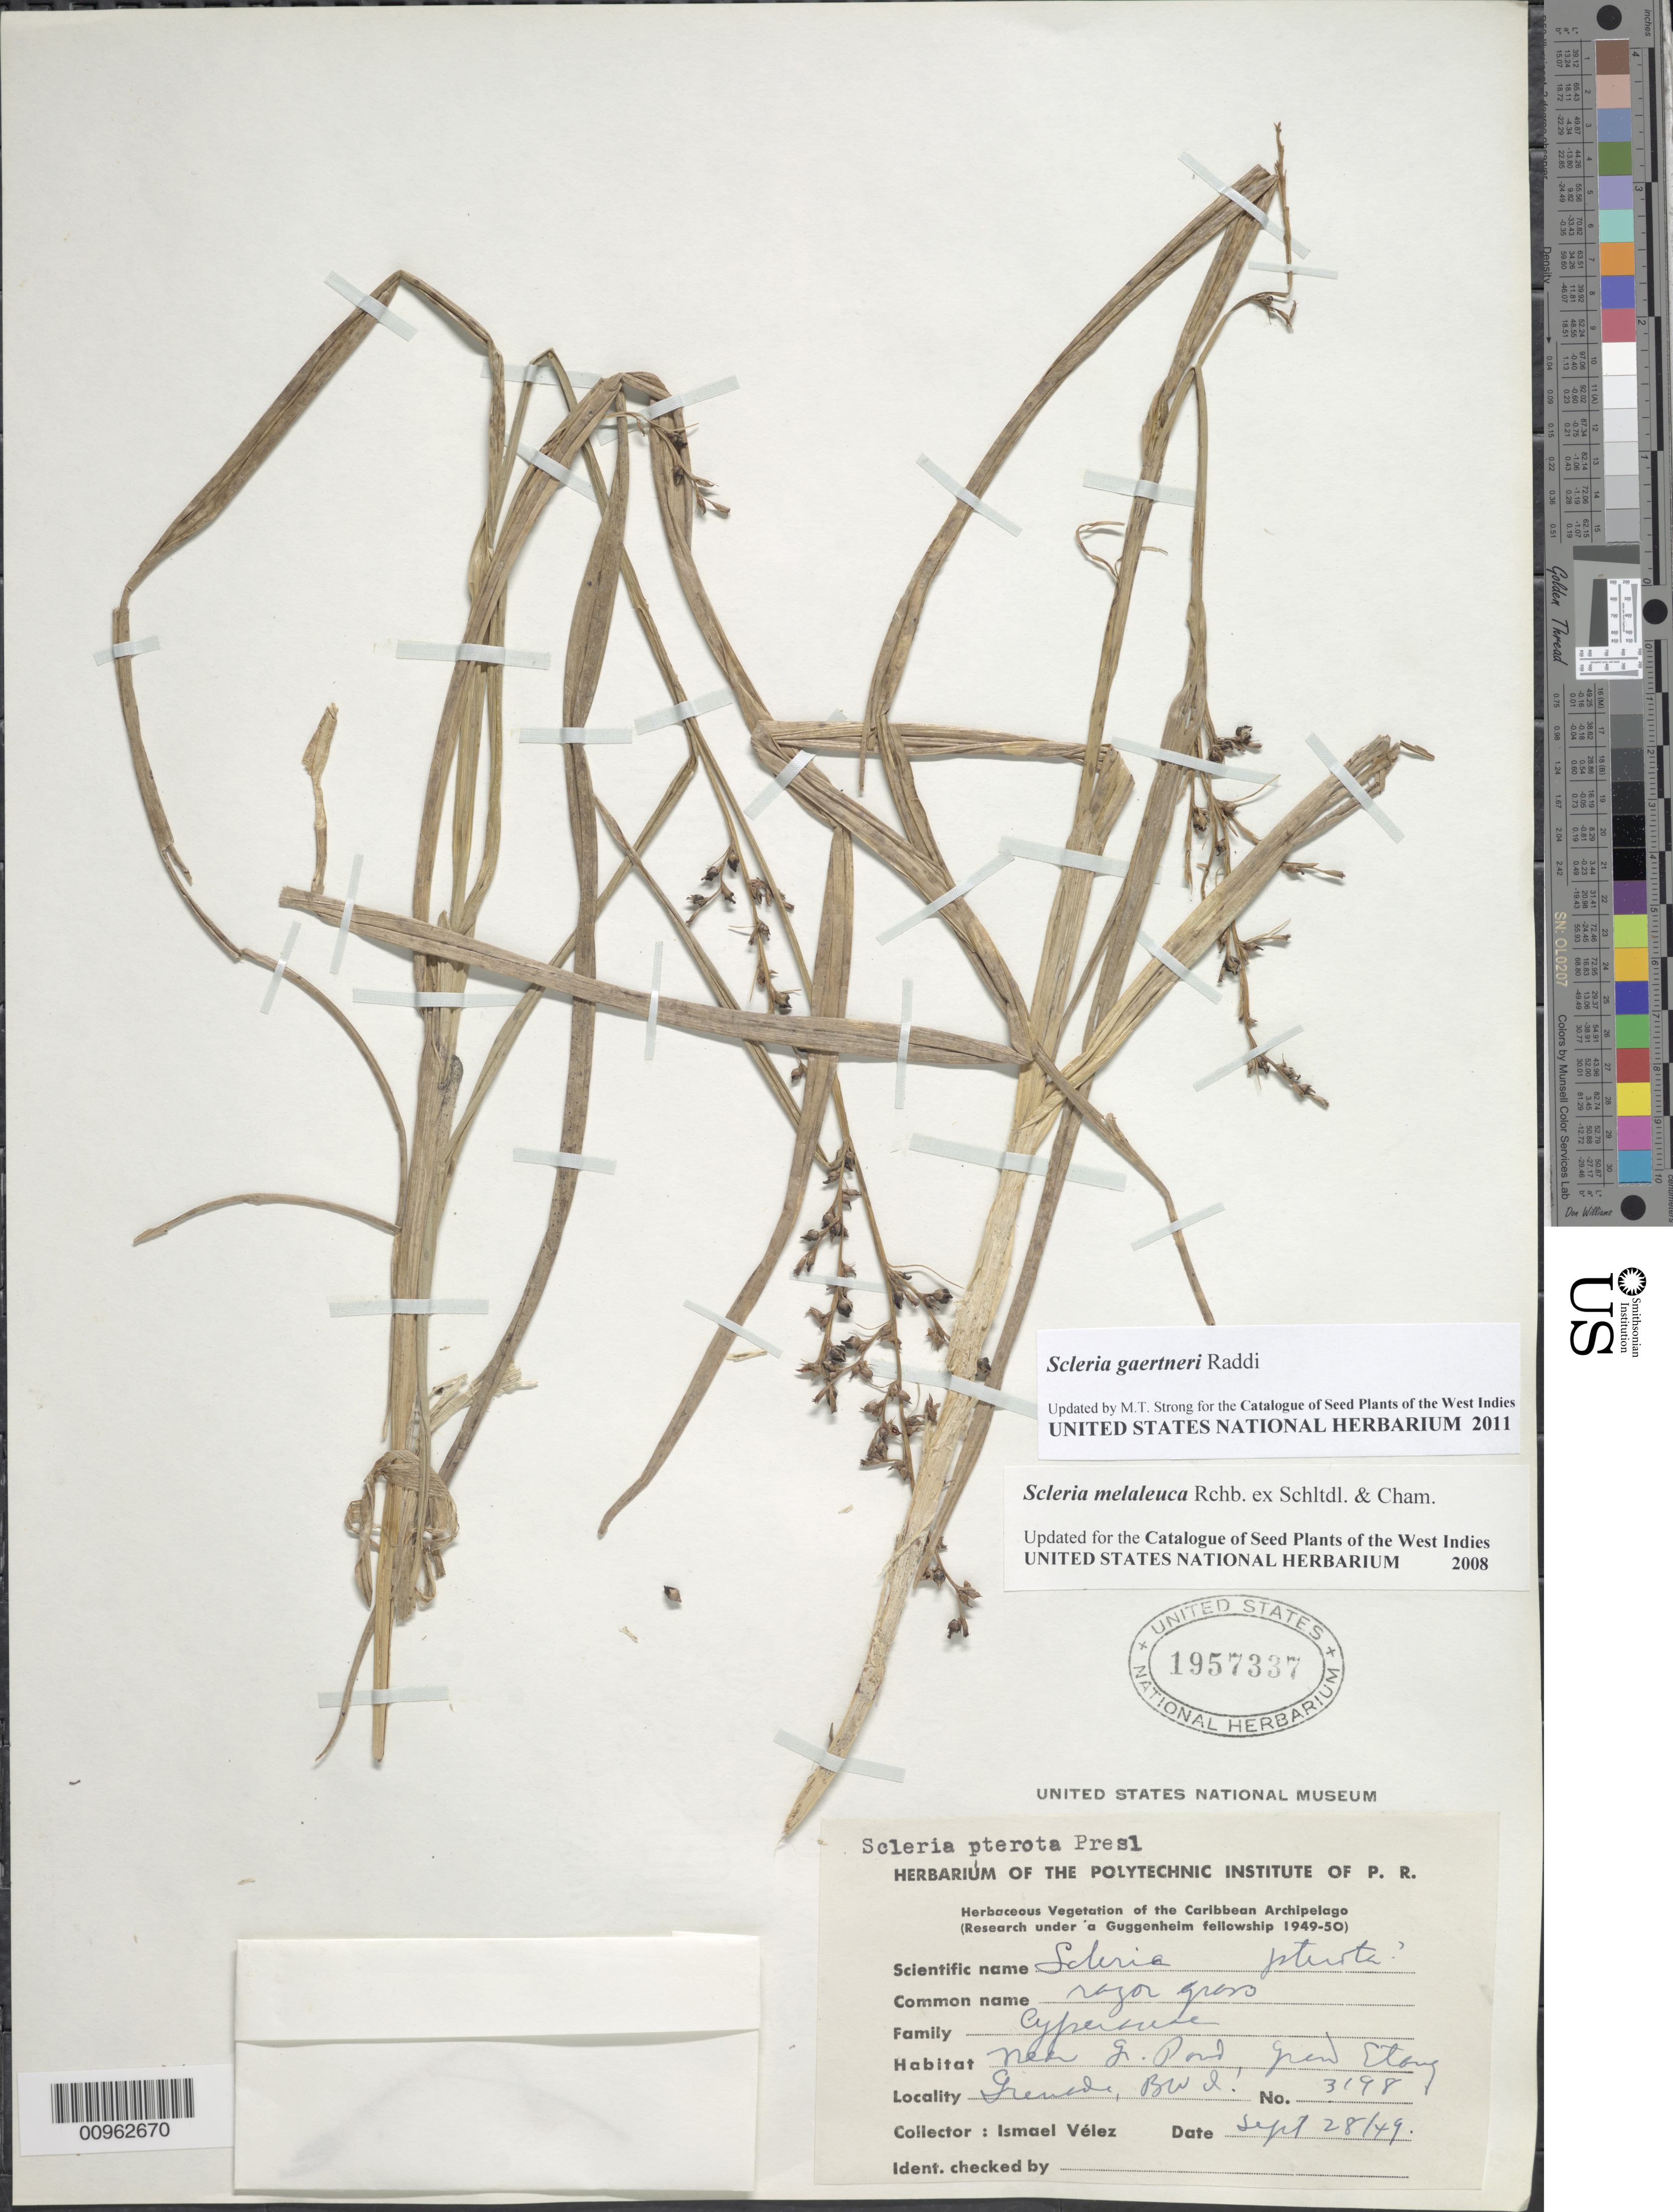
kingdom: Plantae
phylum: Tracheophyta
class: Liliopsida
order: Poales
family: Cyperaceae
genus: Scleria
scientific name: Scleria gaertneri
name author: Raddi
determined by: Strong, M. T., (US), Smithsonian Institution - National Museum of Natural History (UNITED STATES)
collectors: I. Velez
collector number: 3198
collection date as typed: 28 Sep 1949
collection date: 1949-09-28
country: Grenada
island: Grenada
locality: Near G. Pond, Grand Etang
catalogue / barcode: US 1957337